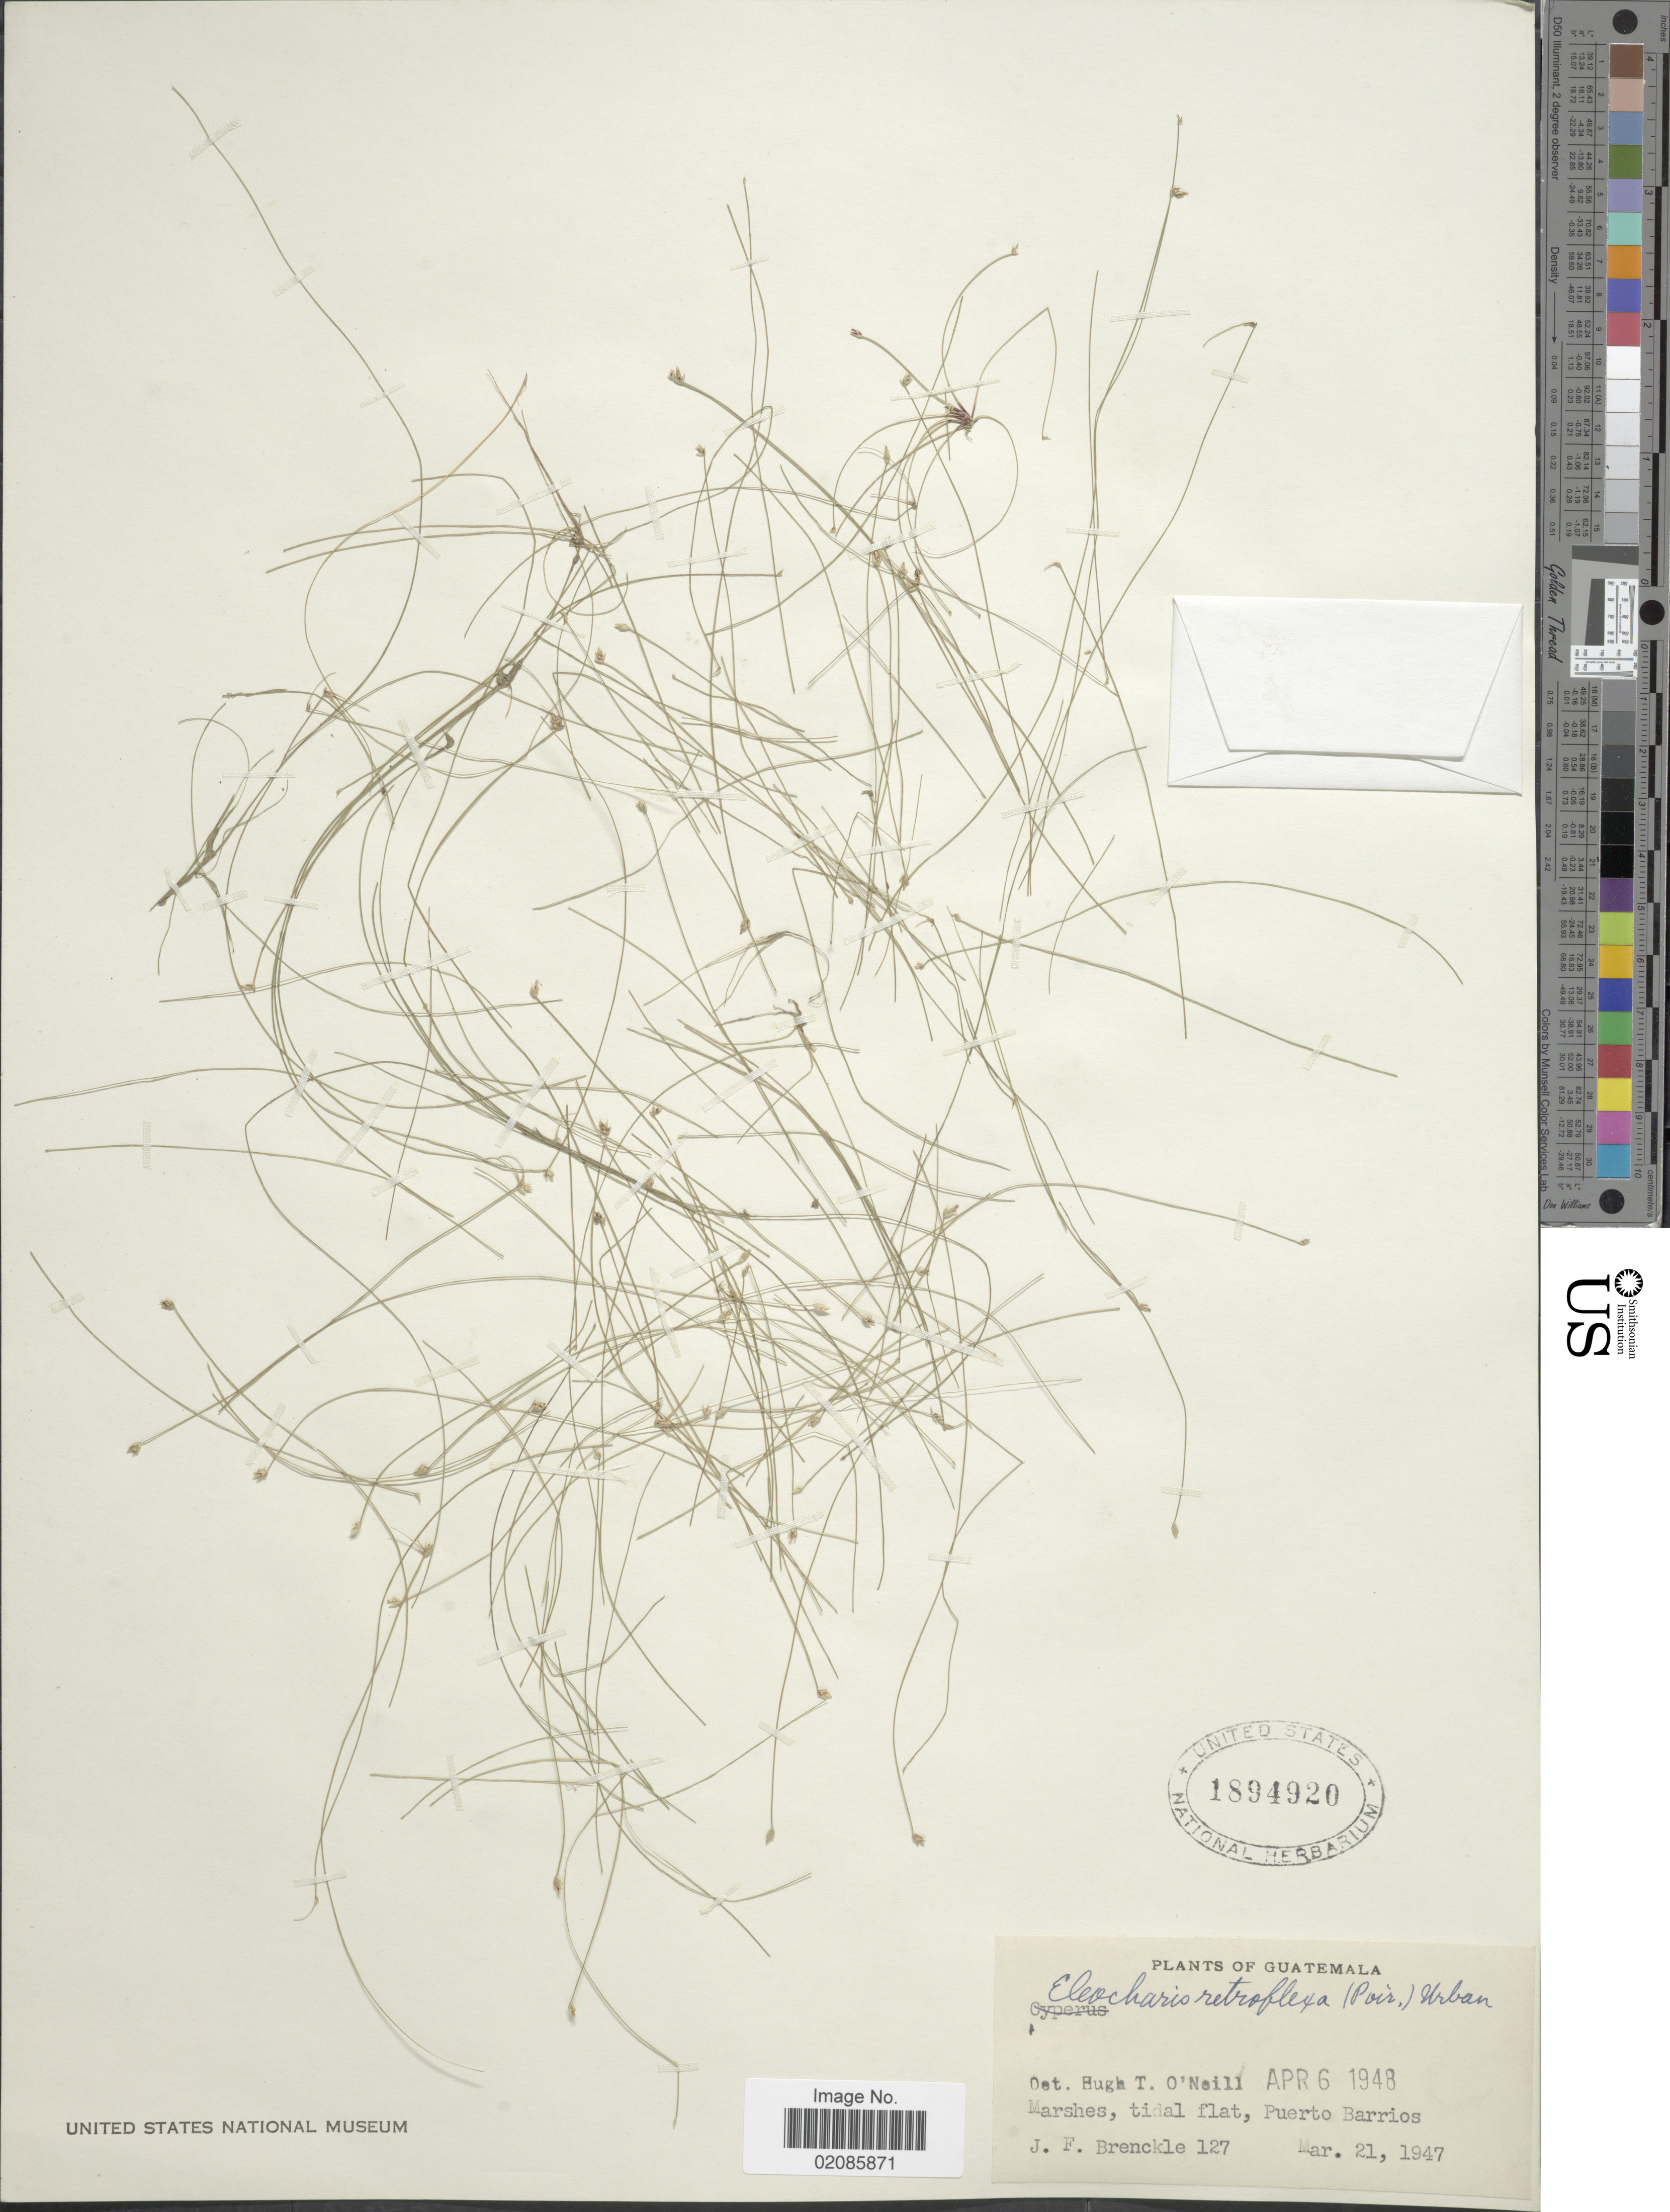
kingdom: Plantae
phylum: Tracheophyta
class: Liliopsida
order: Poales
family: Cyperaceae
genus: Eleocharis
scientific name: Eleocharis retroflexa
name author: (Poir.) Urb.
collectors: J. Brenckle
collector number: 127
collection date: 1947-03-21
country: Guatemala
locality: Marshes, tidal flat, Puerto Barrios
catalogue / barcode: US 1894920